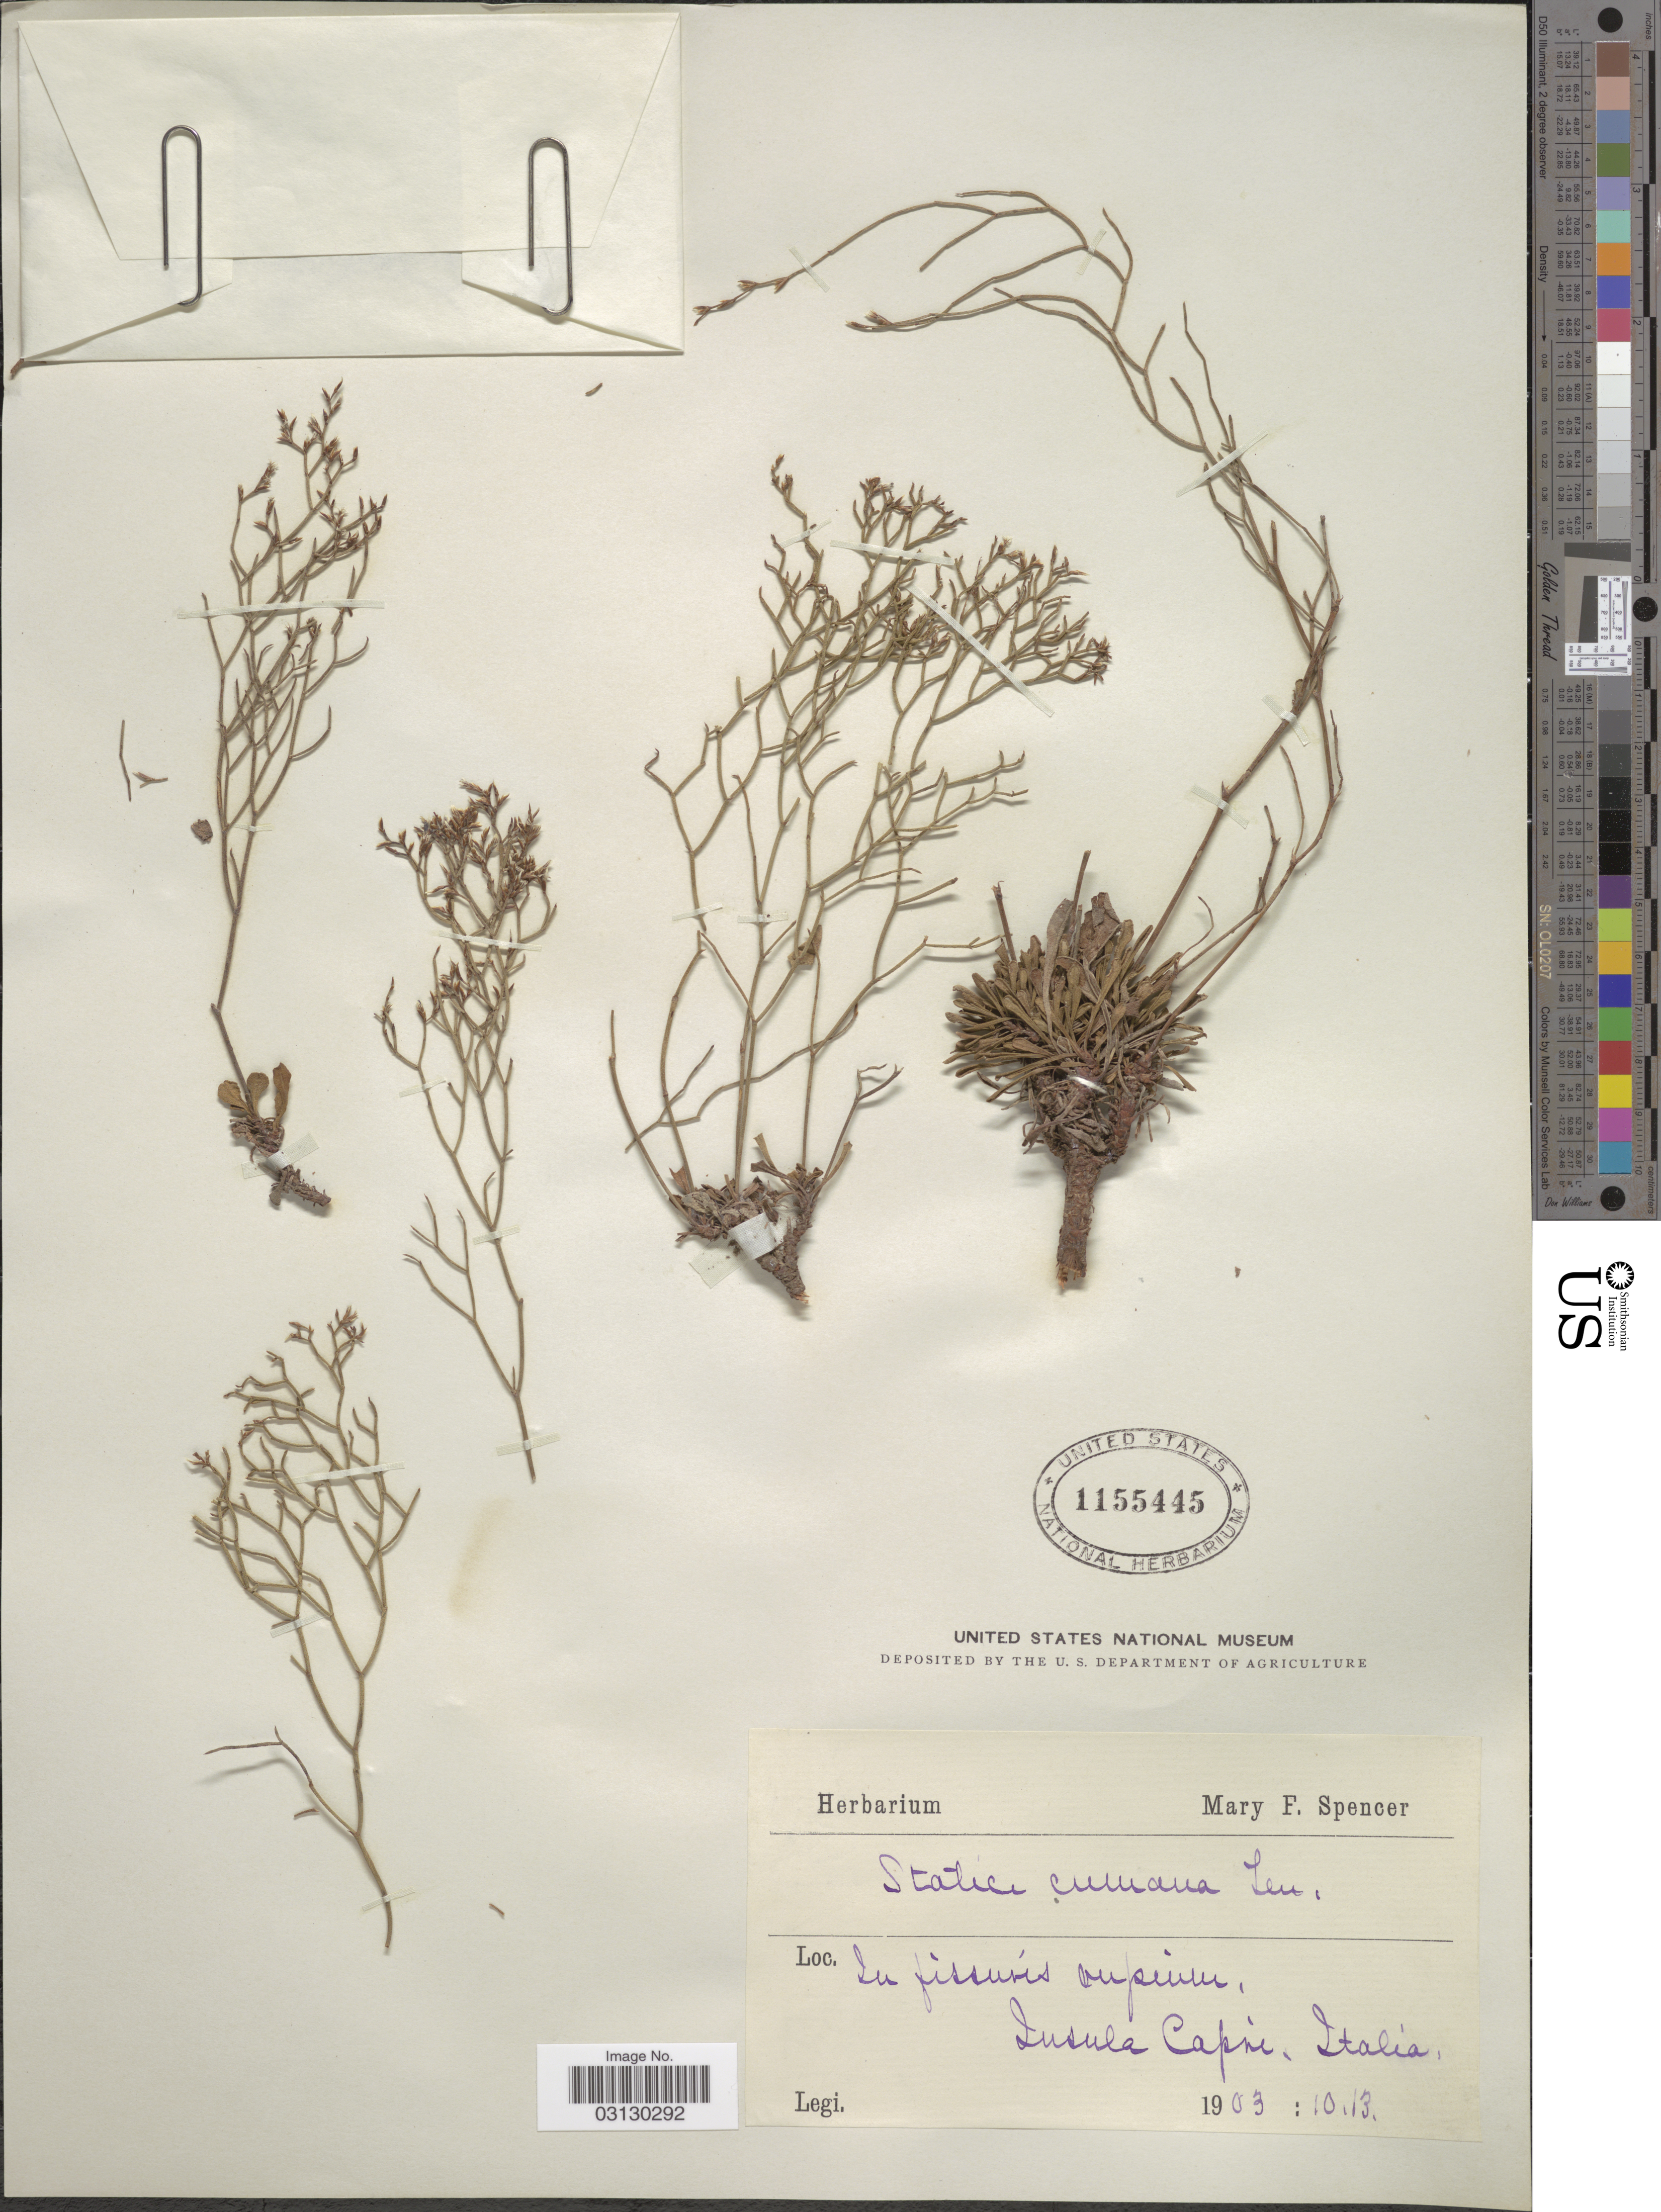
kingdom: Plantae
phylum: Tracheophyta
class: Magnoliopsida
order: Caryophyllales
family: Plumbaginaceae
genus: Limonium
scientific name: Limonium cumanum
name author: Kuntze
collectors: ex herb. Spencer, Mary Fiske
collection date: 1903-10-13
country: Italy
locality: Insula Caprie [interpreted].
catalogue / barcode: US 1155445